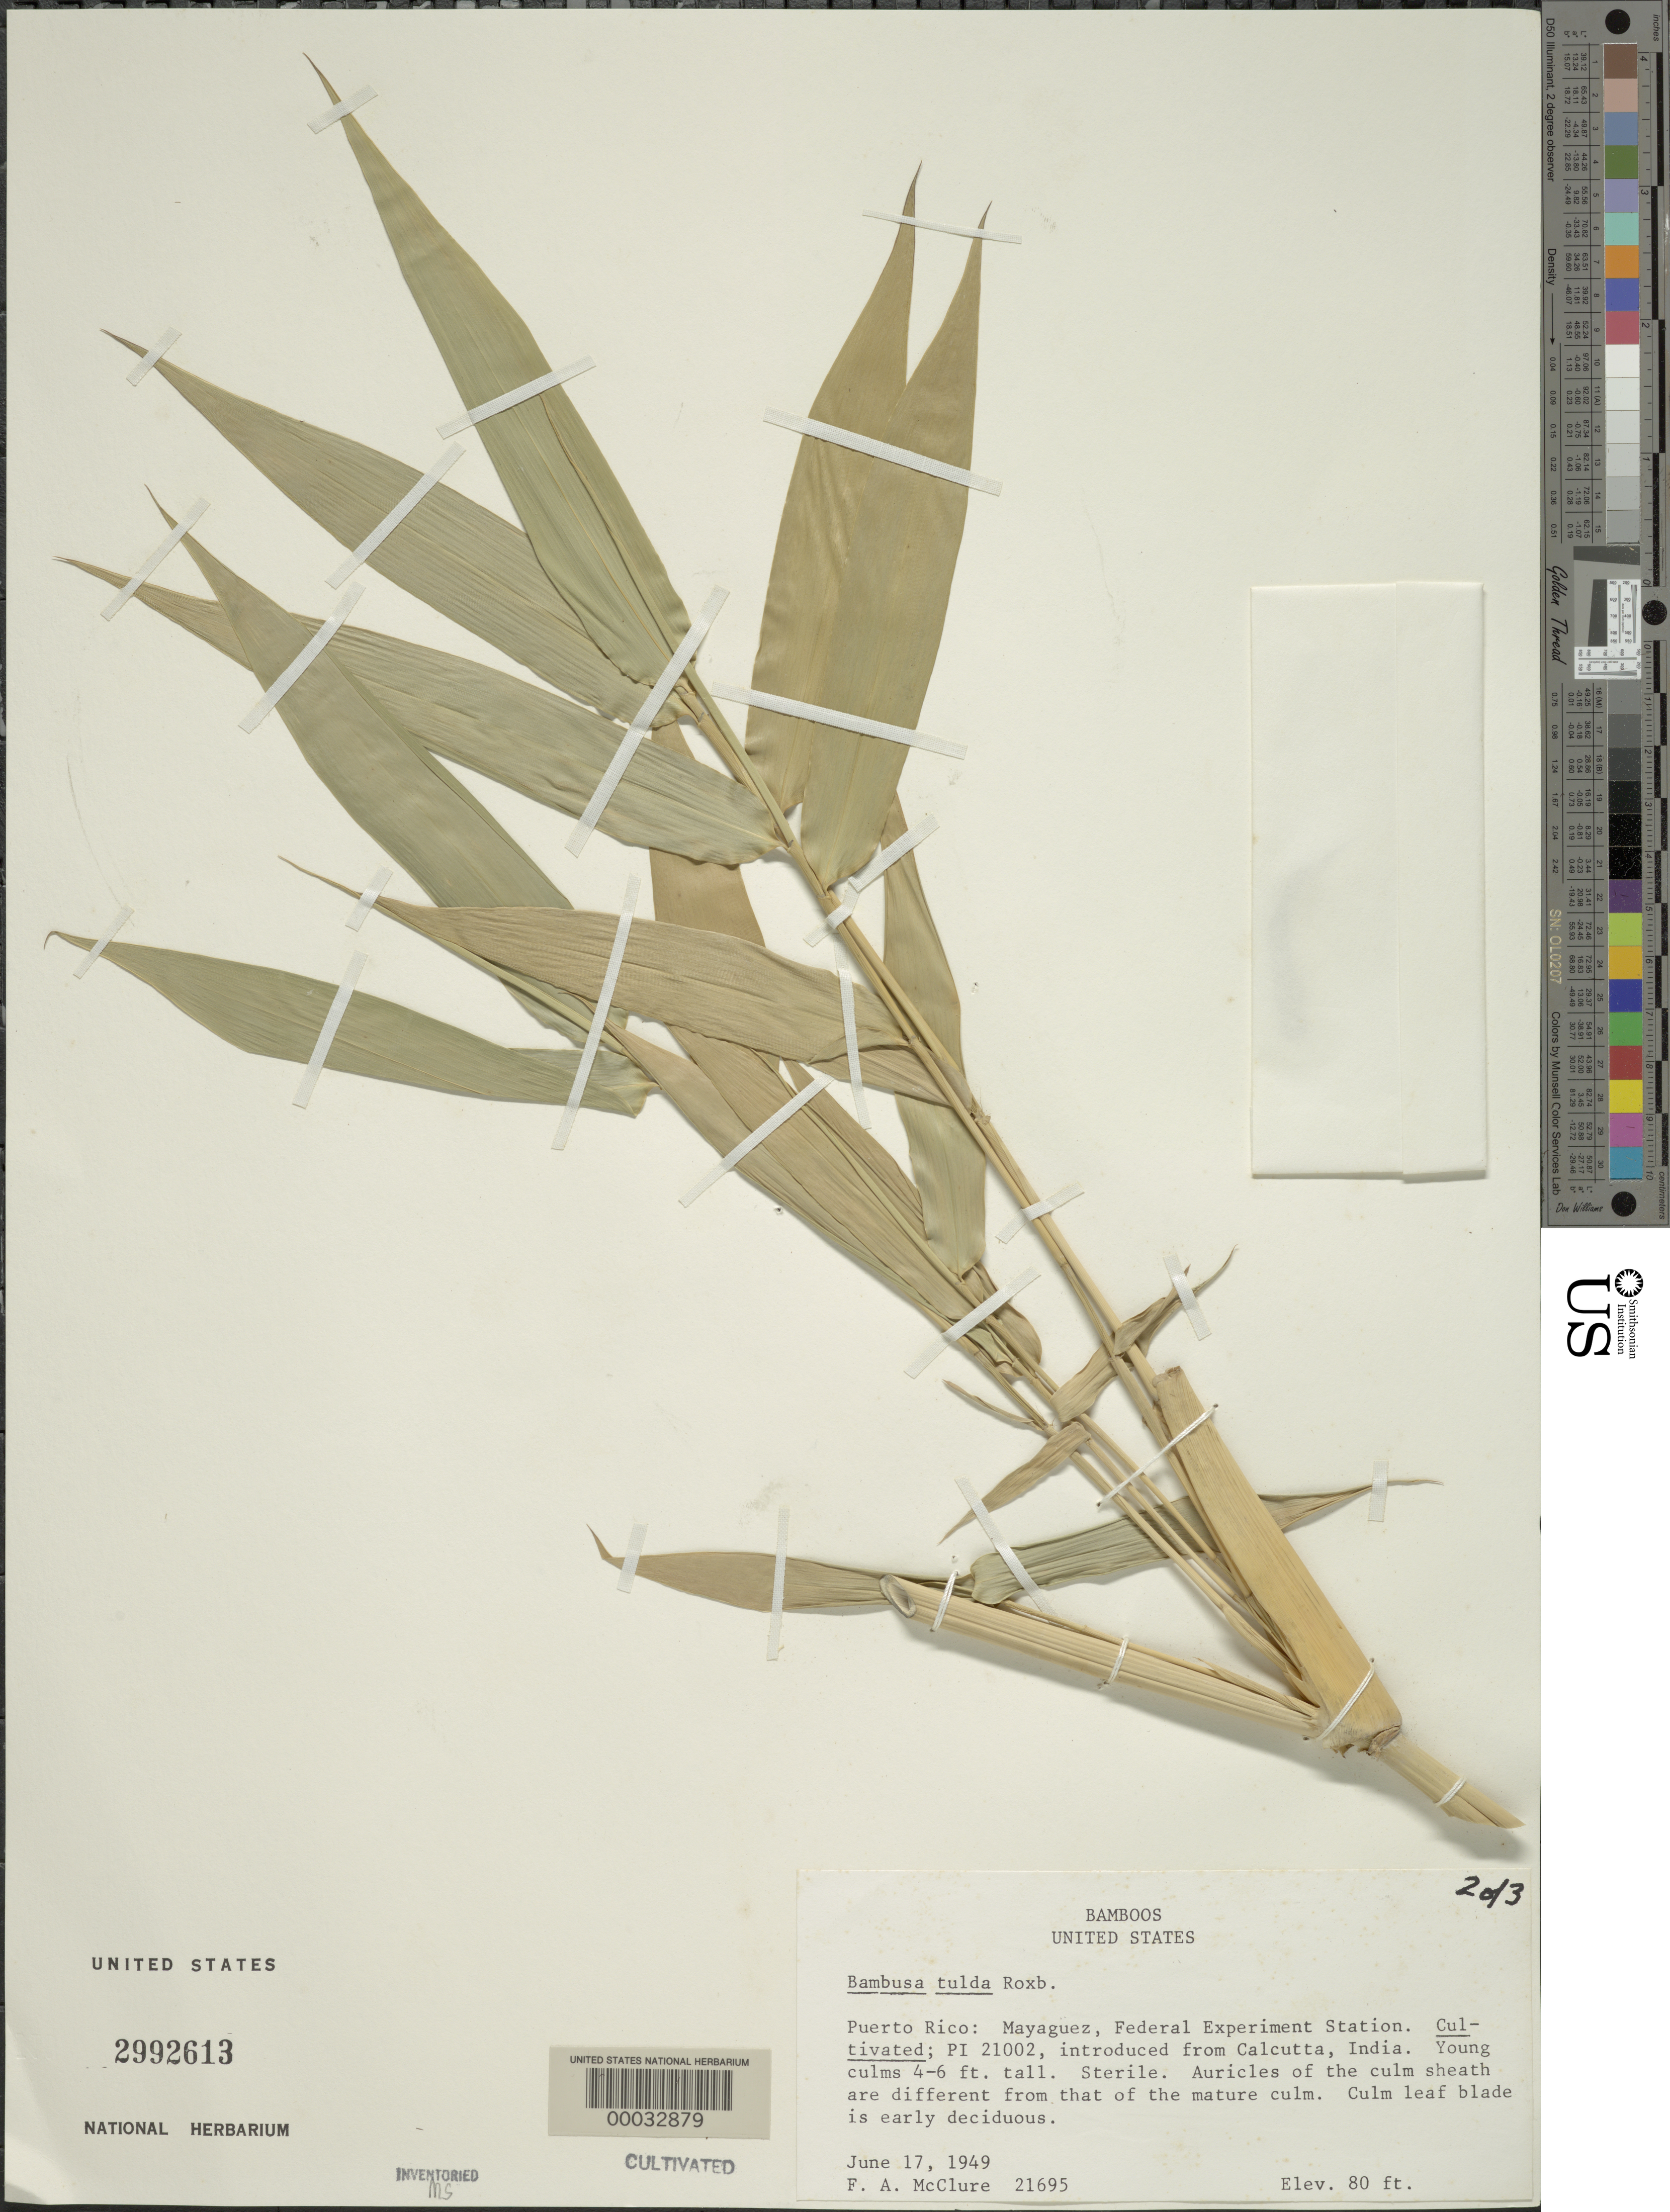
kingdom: Plantae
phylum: Tracheophyta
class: Liliopsida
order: Poales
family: Poaceae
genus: Bambusa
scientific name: Bambusa tulda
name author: Roxb.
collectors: F. A. McClure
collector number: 21695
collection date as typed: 17 Jun 1949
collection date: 1949-06-17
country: Puerto Rico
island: Greater Antilles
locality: Federal experimental station-mayaquez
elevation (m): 80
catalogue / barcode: US 2992613